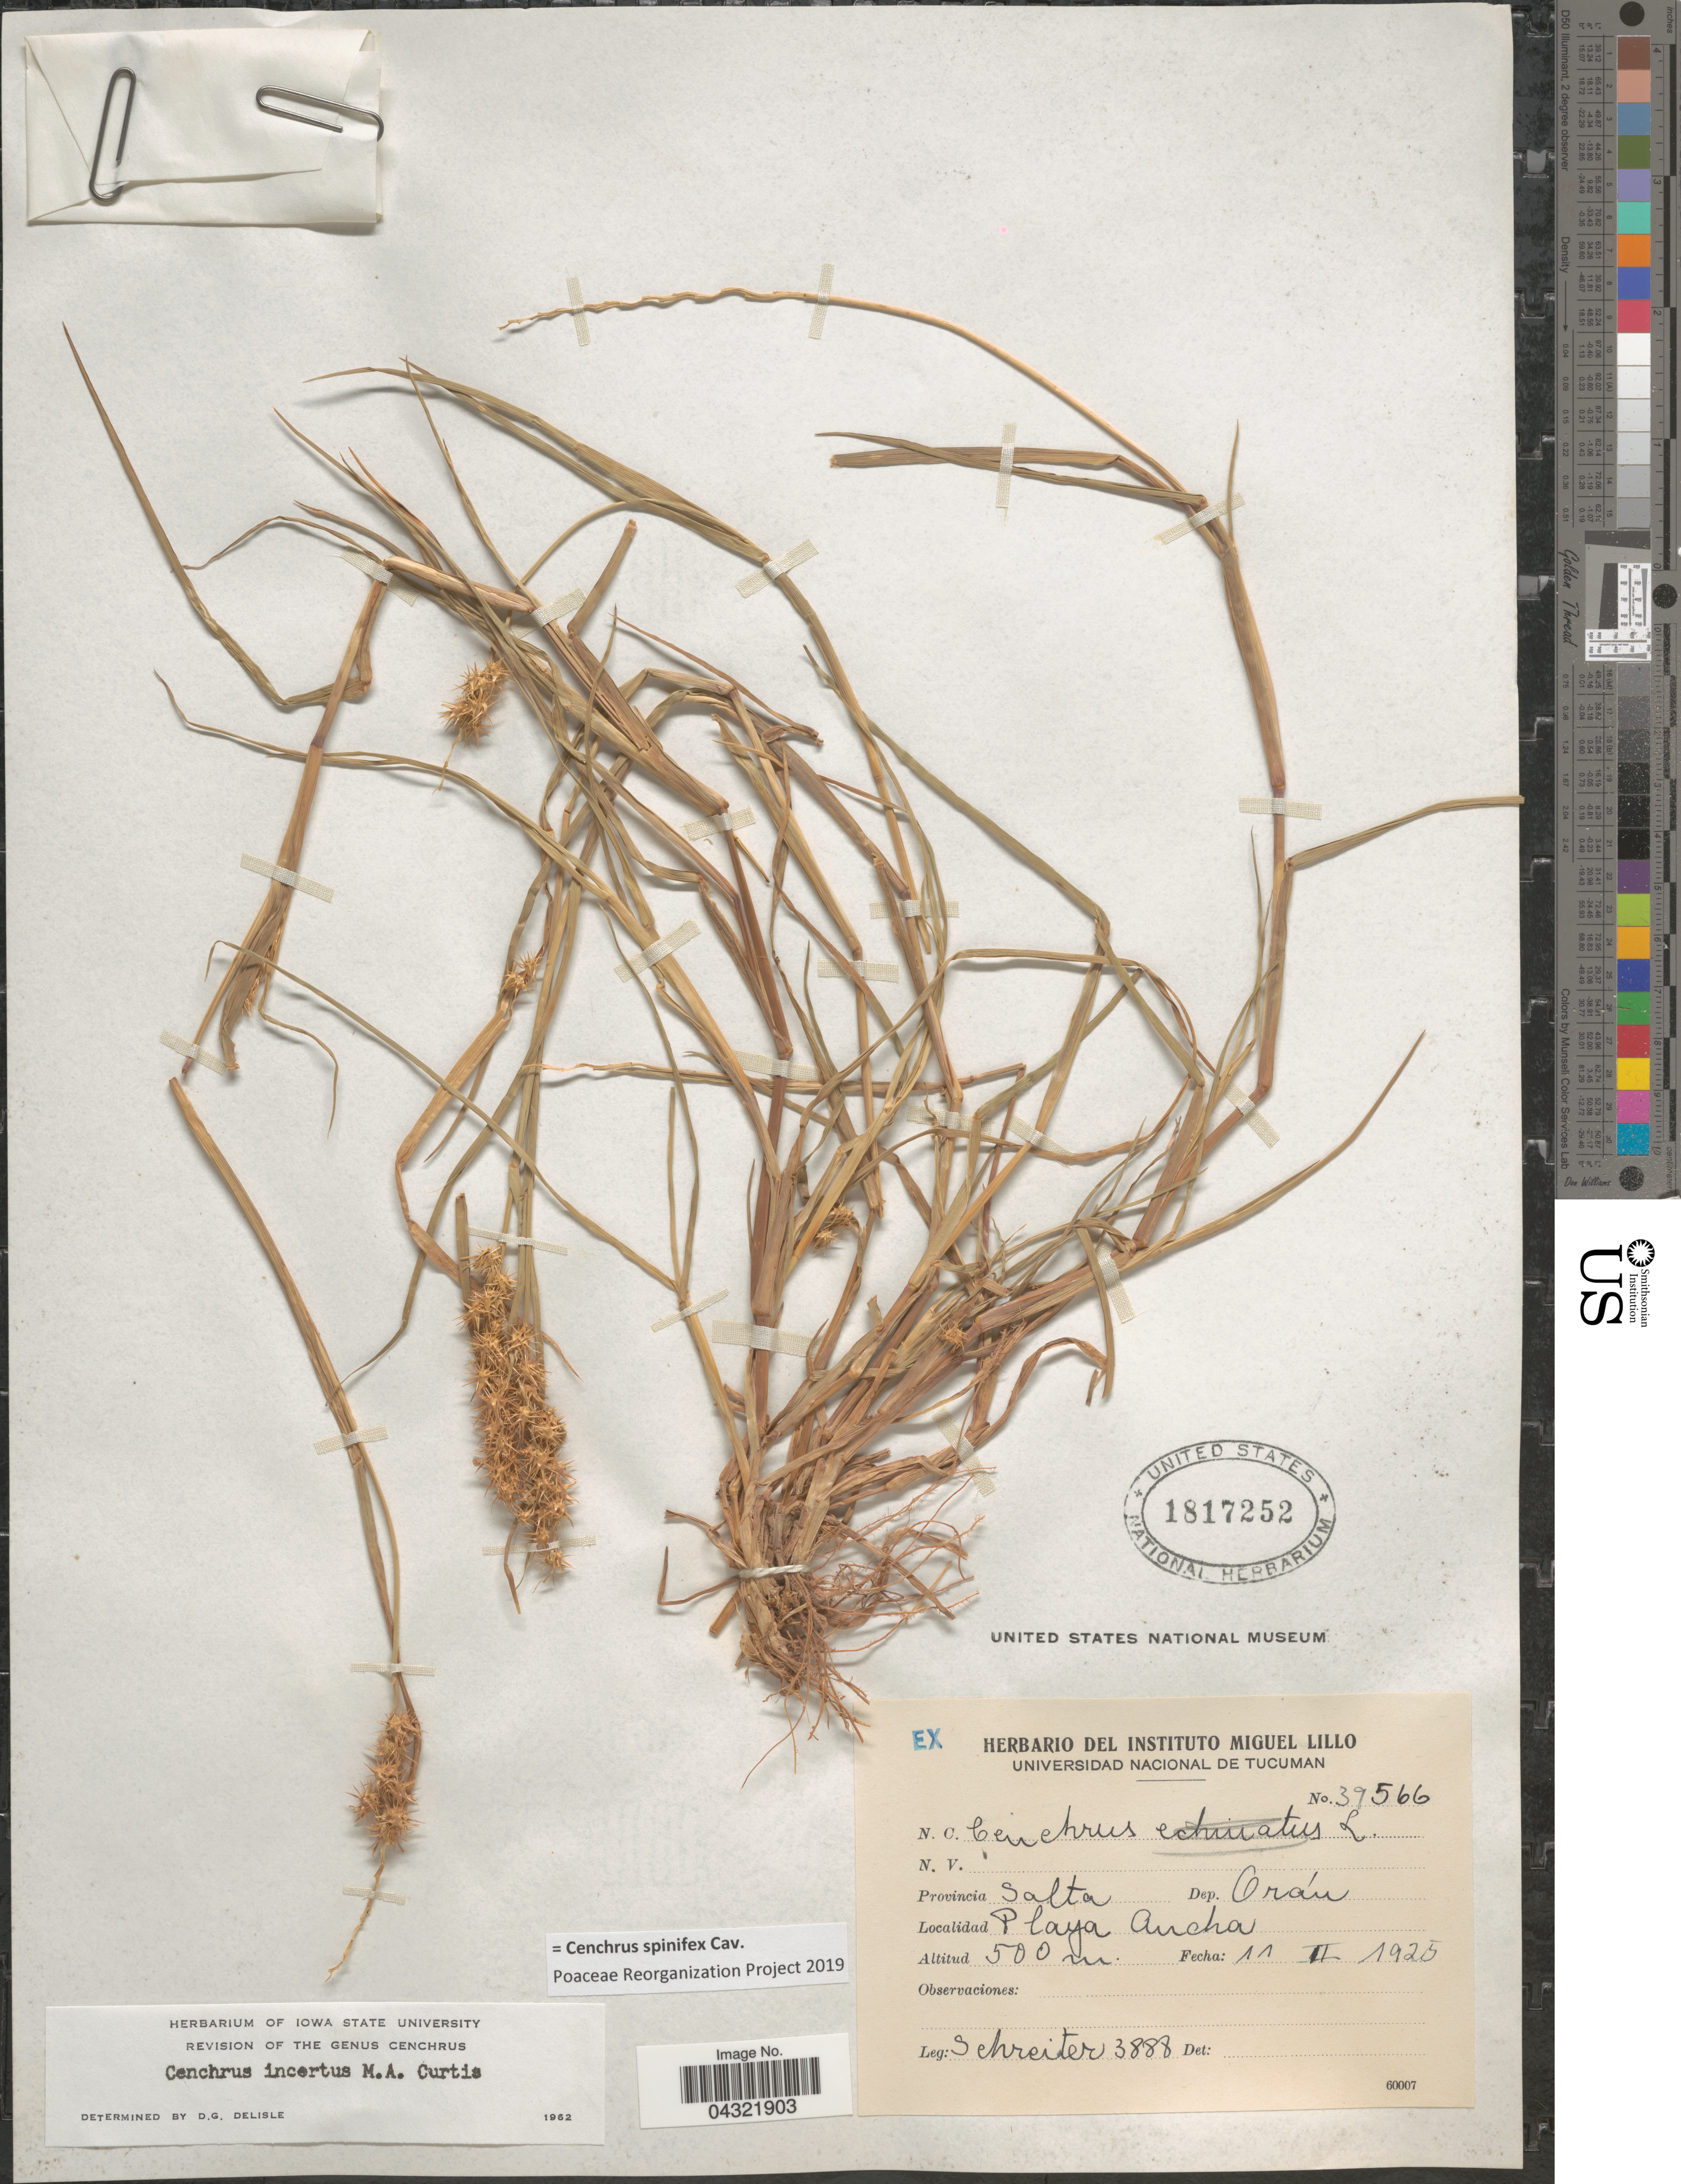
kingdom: Plantae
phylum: Tracheophyta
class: Liliopsida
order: Poales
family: Poaceae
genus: Cenchrus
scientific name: Cenchrus spinifex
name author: Cav.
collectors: -. Schreiter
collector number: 3888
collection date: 1925-02-11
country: Argentina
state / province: Salta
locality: Dep. Orán. Playa Ancha.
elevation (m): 500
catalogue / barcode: US 1817252